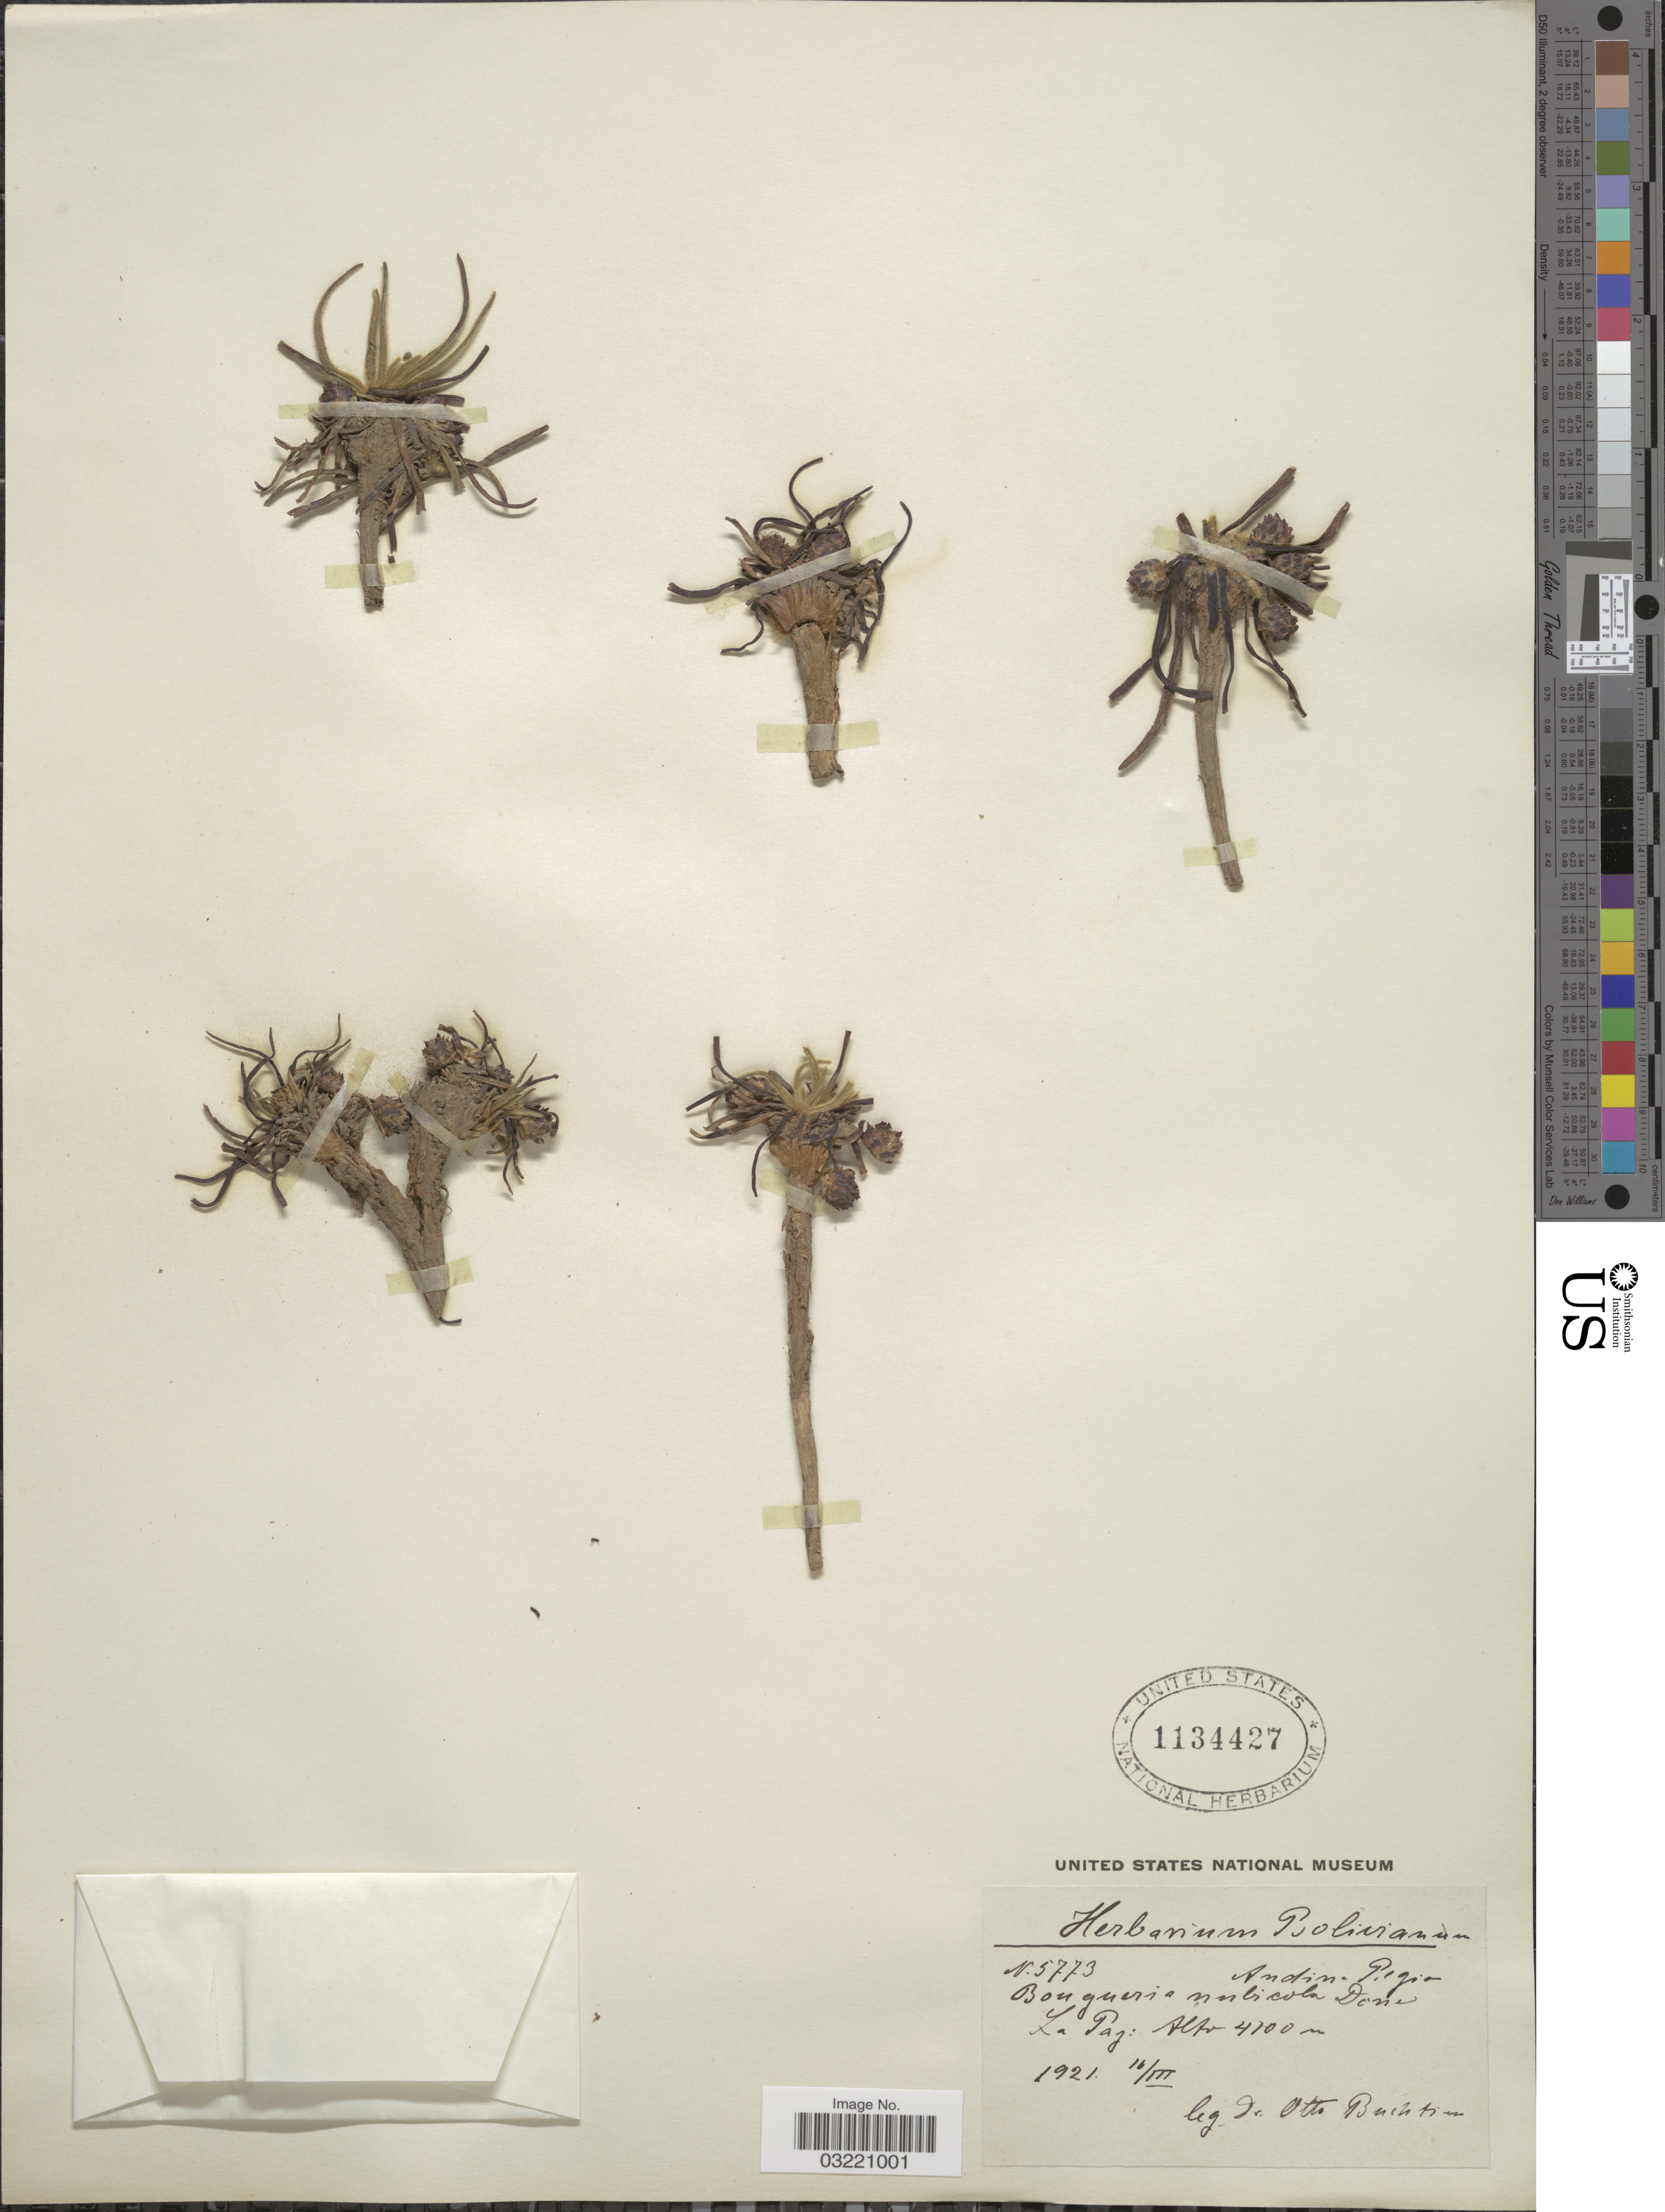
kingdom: Plantae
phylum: Tracheophyta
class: Magnoliopsida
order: Lamiales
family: Plantaginaceae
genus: Plantago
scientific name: Plantago nubicola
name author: (Decne.) Rahn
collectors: O. Buchtien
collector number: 5773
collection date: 1921-03-16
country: Bolivia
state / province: La Paz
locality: Alto.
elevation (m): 4100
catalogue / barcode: US 1134427